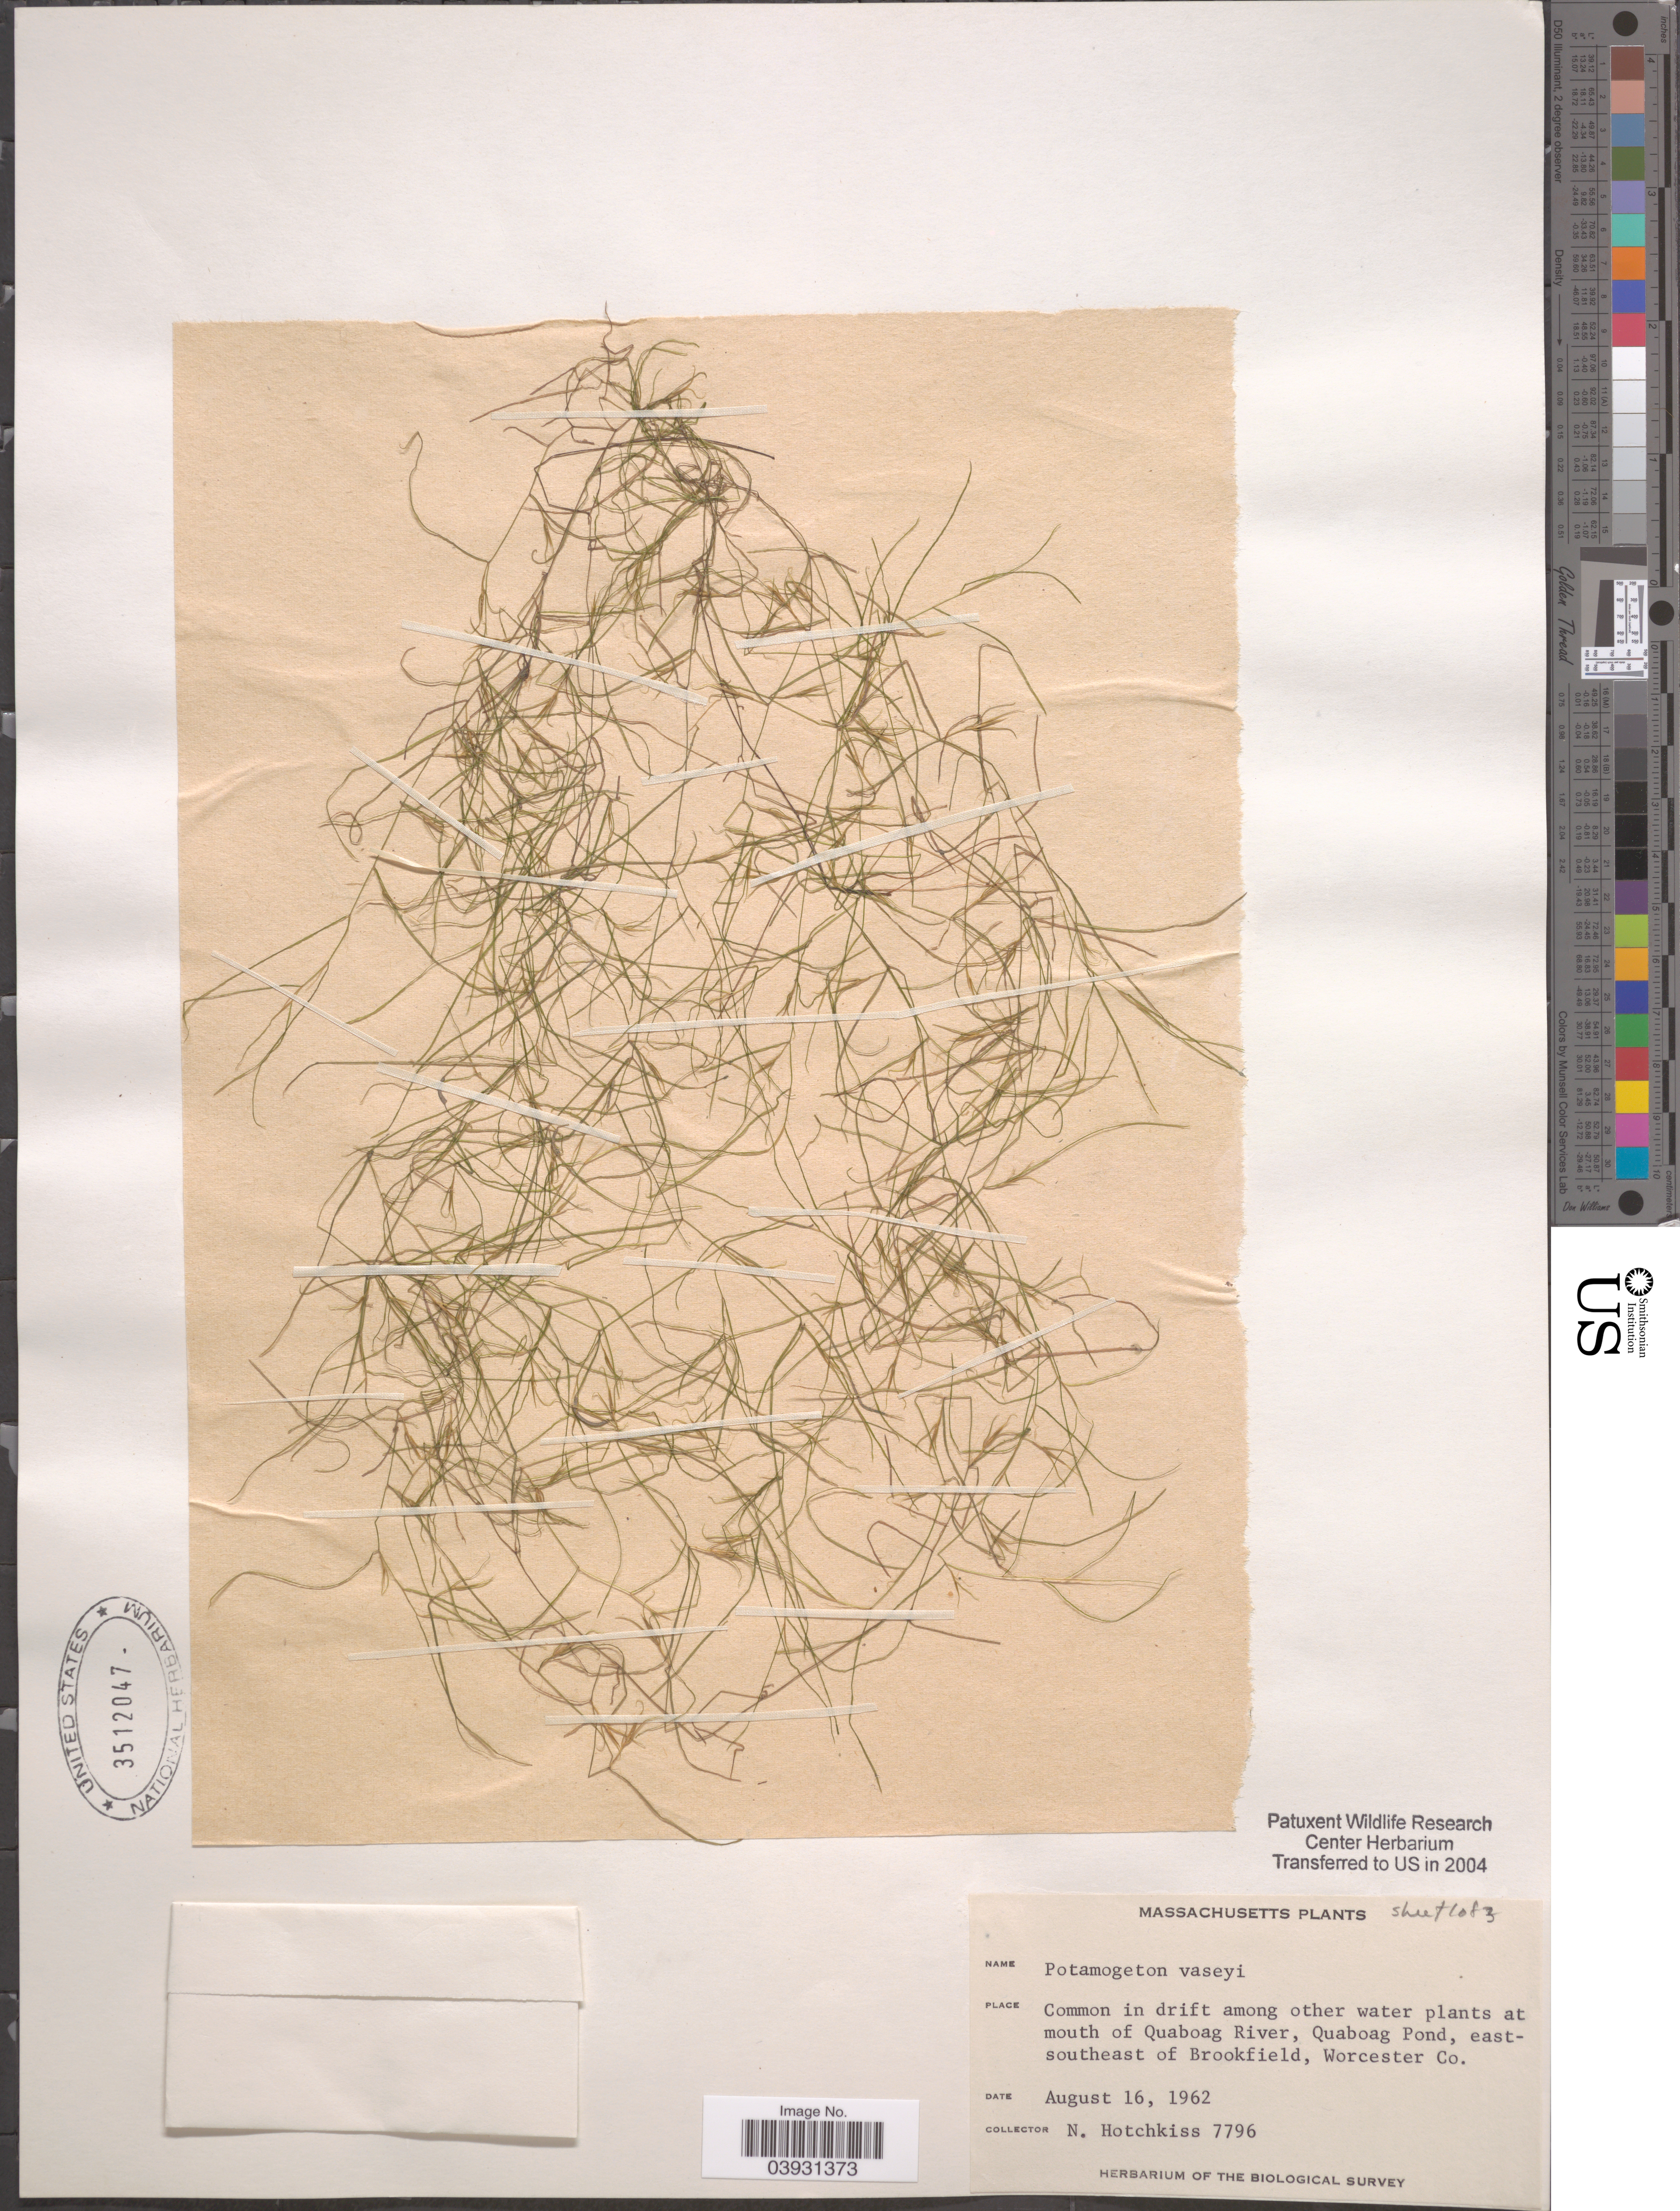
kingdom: Plantae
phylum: Tracheophyta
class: Liliopsida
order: Alismatales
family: Potamogetonaceae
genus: Potamogeton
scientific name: Potamogeton vaseyi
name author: J.W. Robbins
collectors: N. Hotchkiss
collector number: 7796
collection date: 1962-08-16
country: United States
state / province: Massachusetts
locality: At mouth of Quaboag River, Quaboag Pond, east-southeast of Brookfield, Worcester Co.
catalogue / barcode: US 3512047